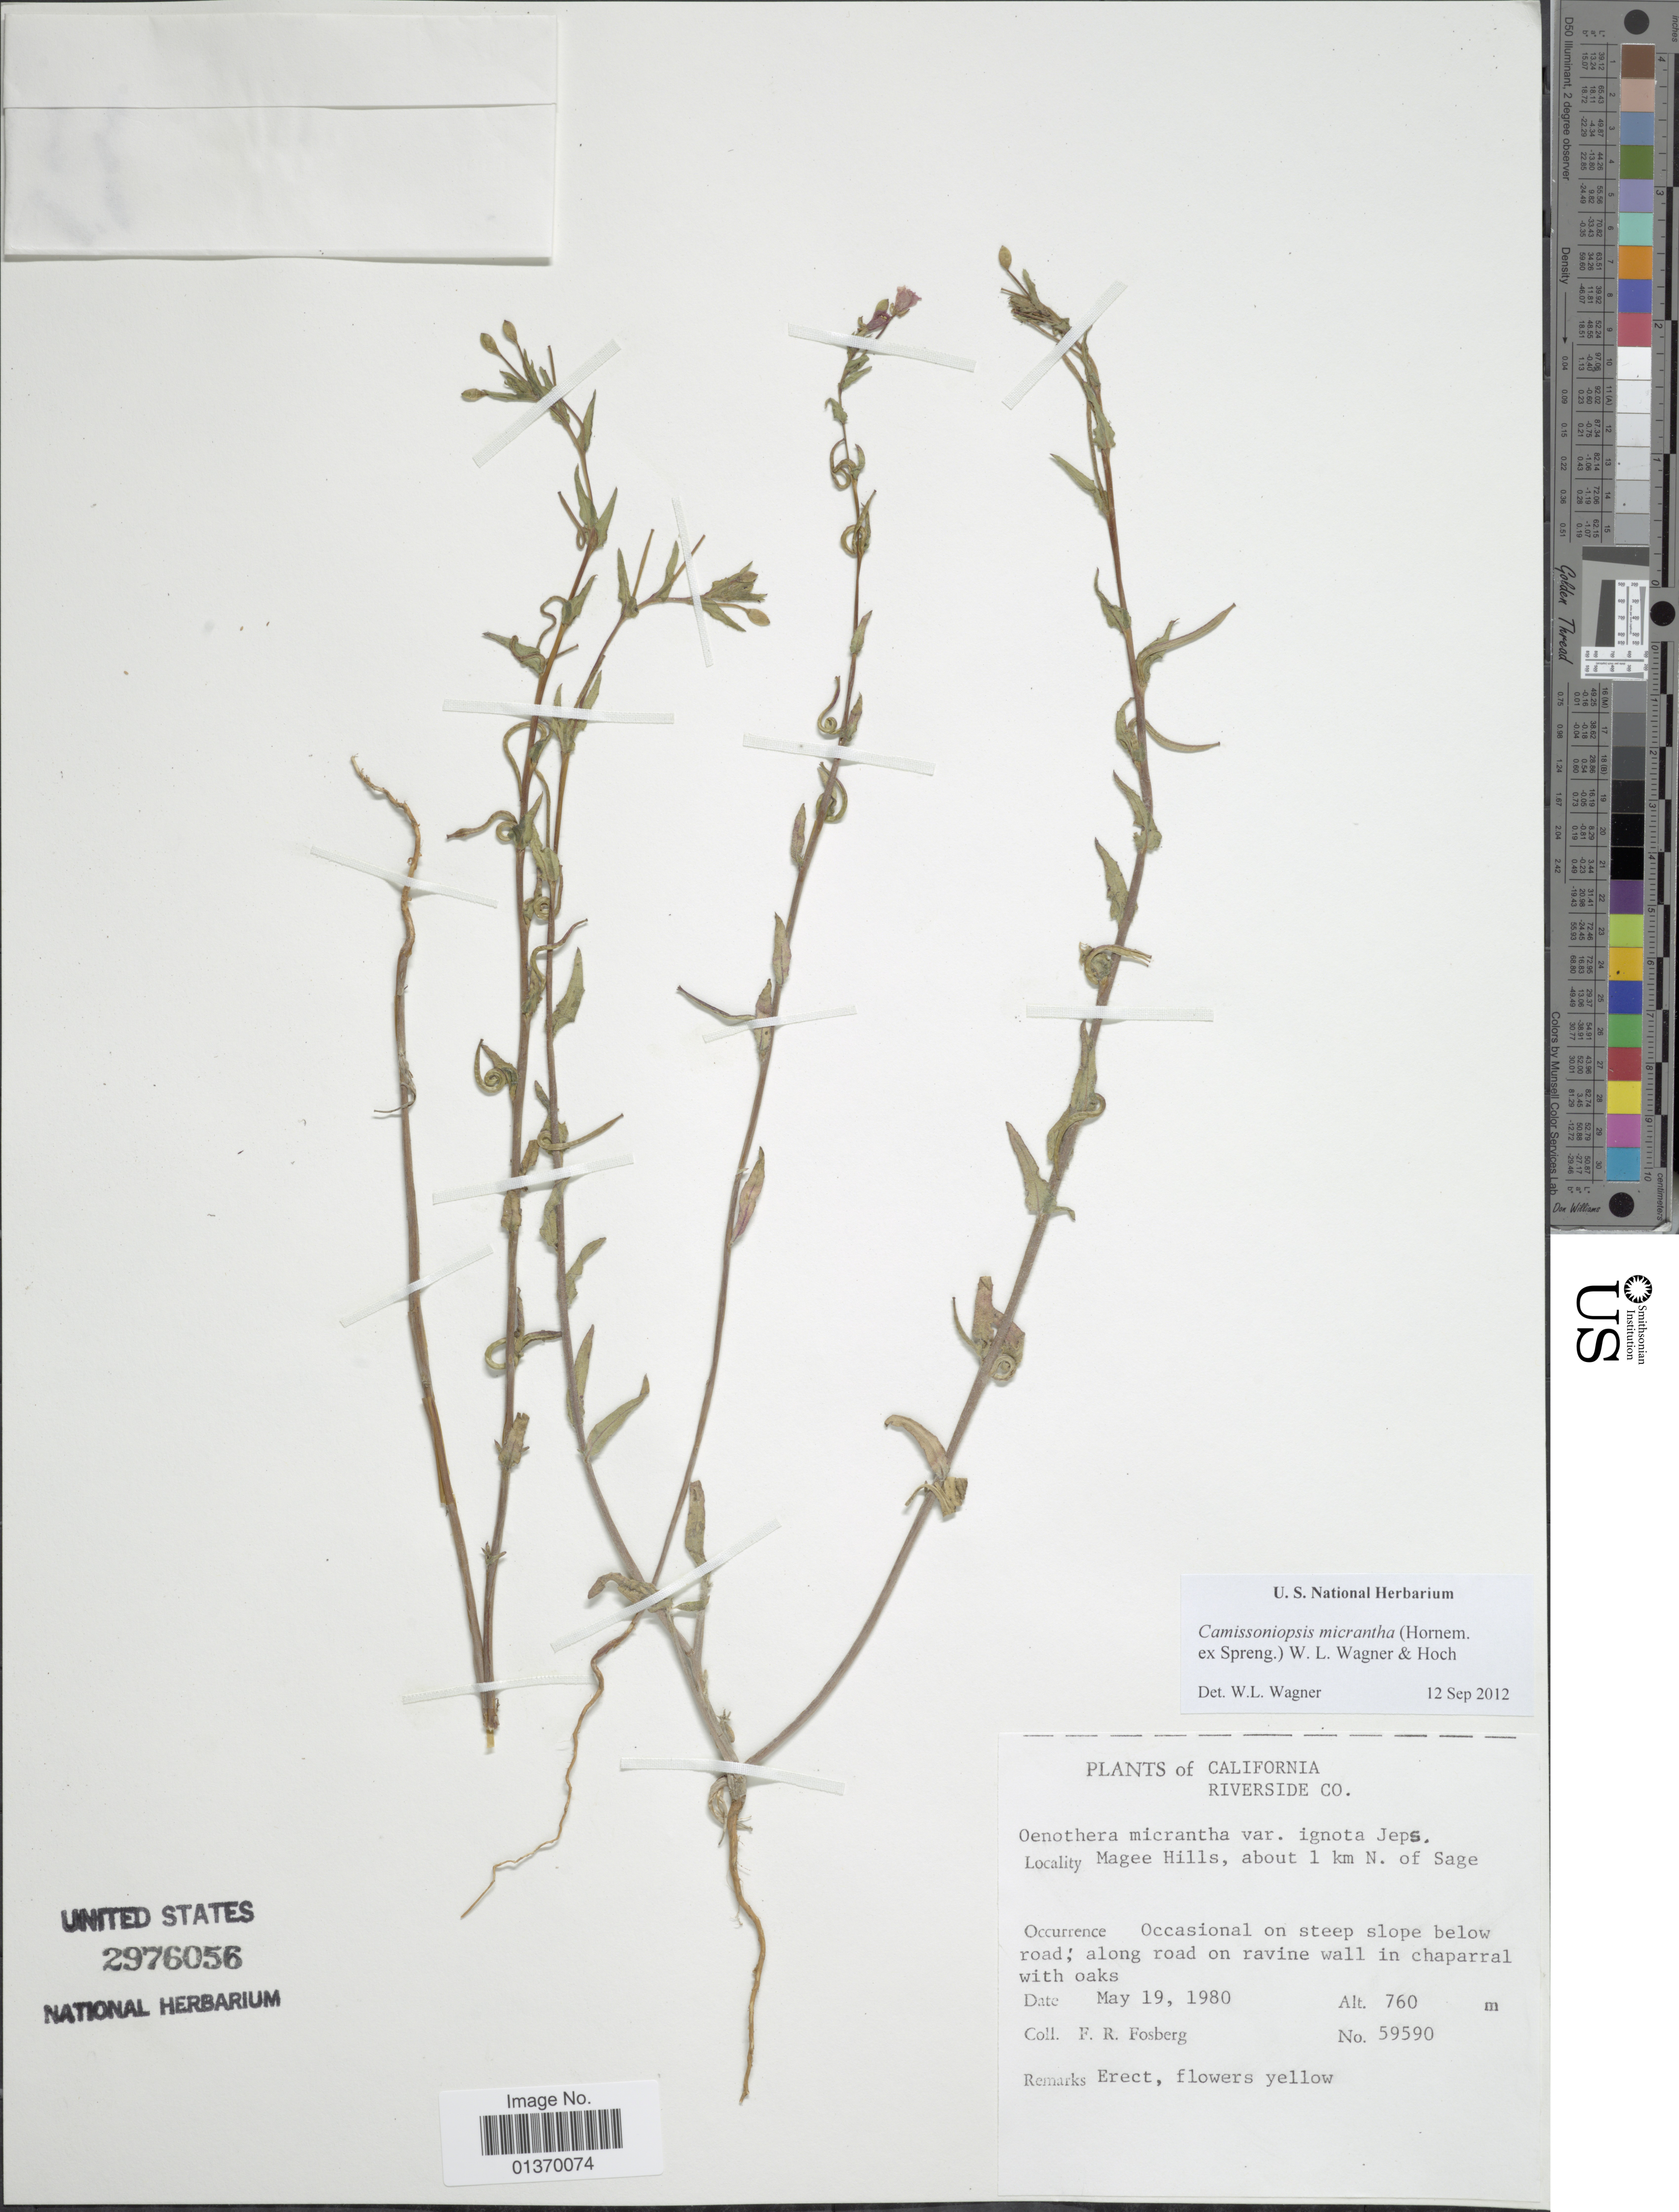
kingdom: Plantae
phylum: Tracheophyta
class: Magnoliopsida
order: Myrtales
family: Onagraceae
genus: Camissoniopsis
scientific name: Camissoniopsis micrantha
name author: (Hornem. ex Spreng.) W.L. Wagner & Hoch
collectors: F. R. Fosberg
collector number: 59590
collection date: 1980-05-19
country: United States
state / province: California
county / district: Riverside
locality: Riverside Co., Magee Hills, about 1 km N. of Sage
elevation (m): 760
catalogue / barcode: US 2976056